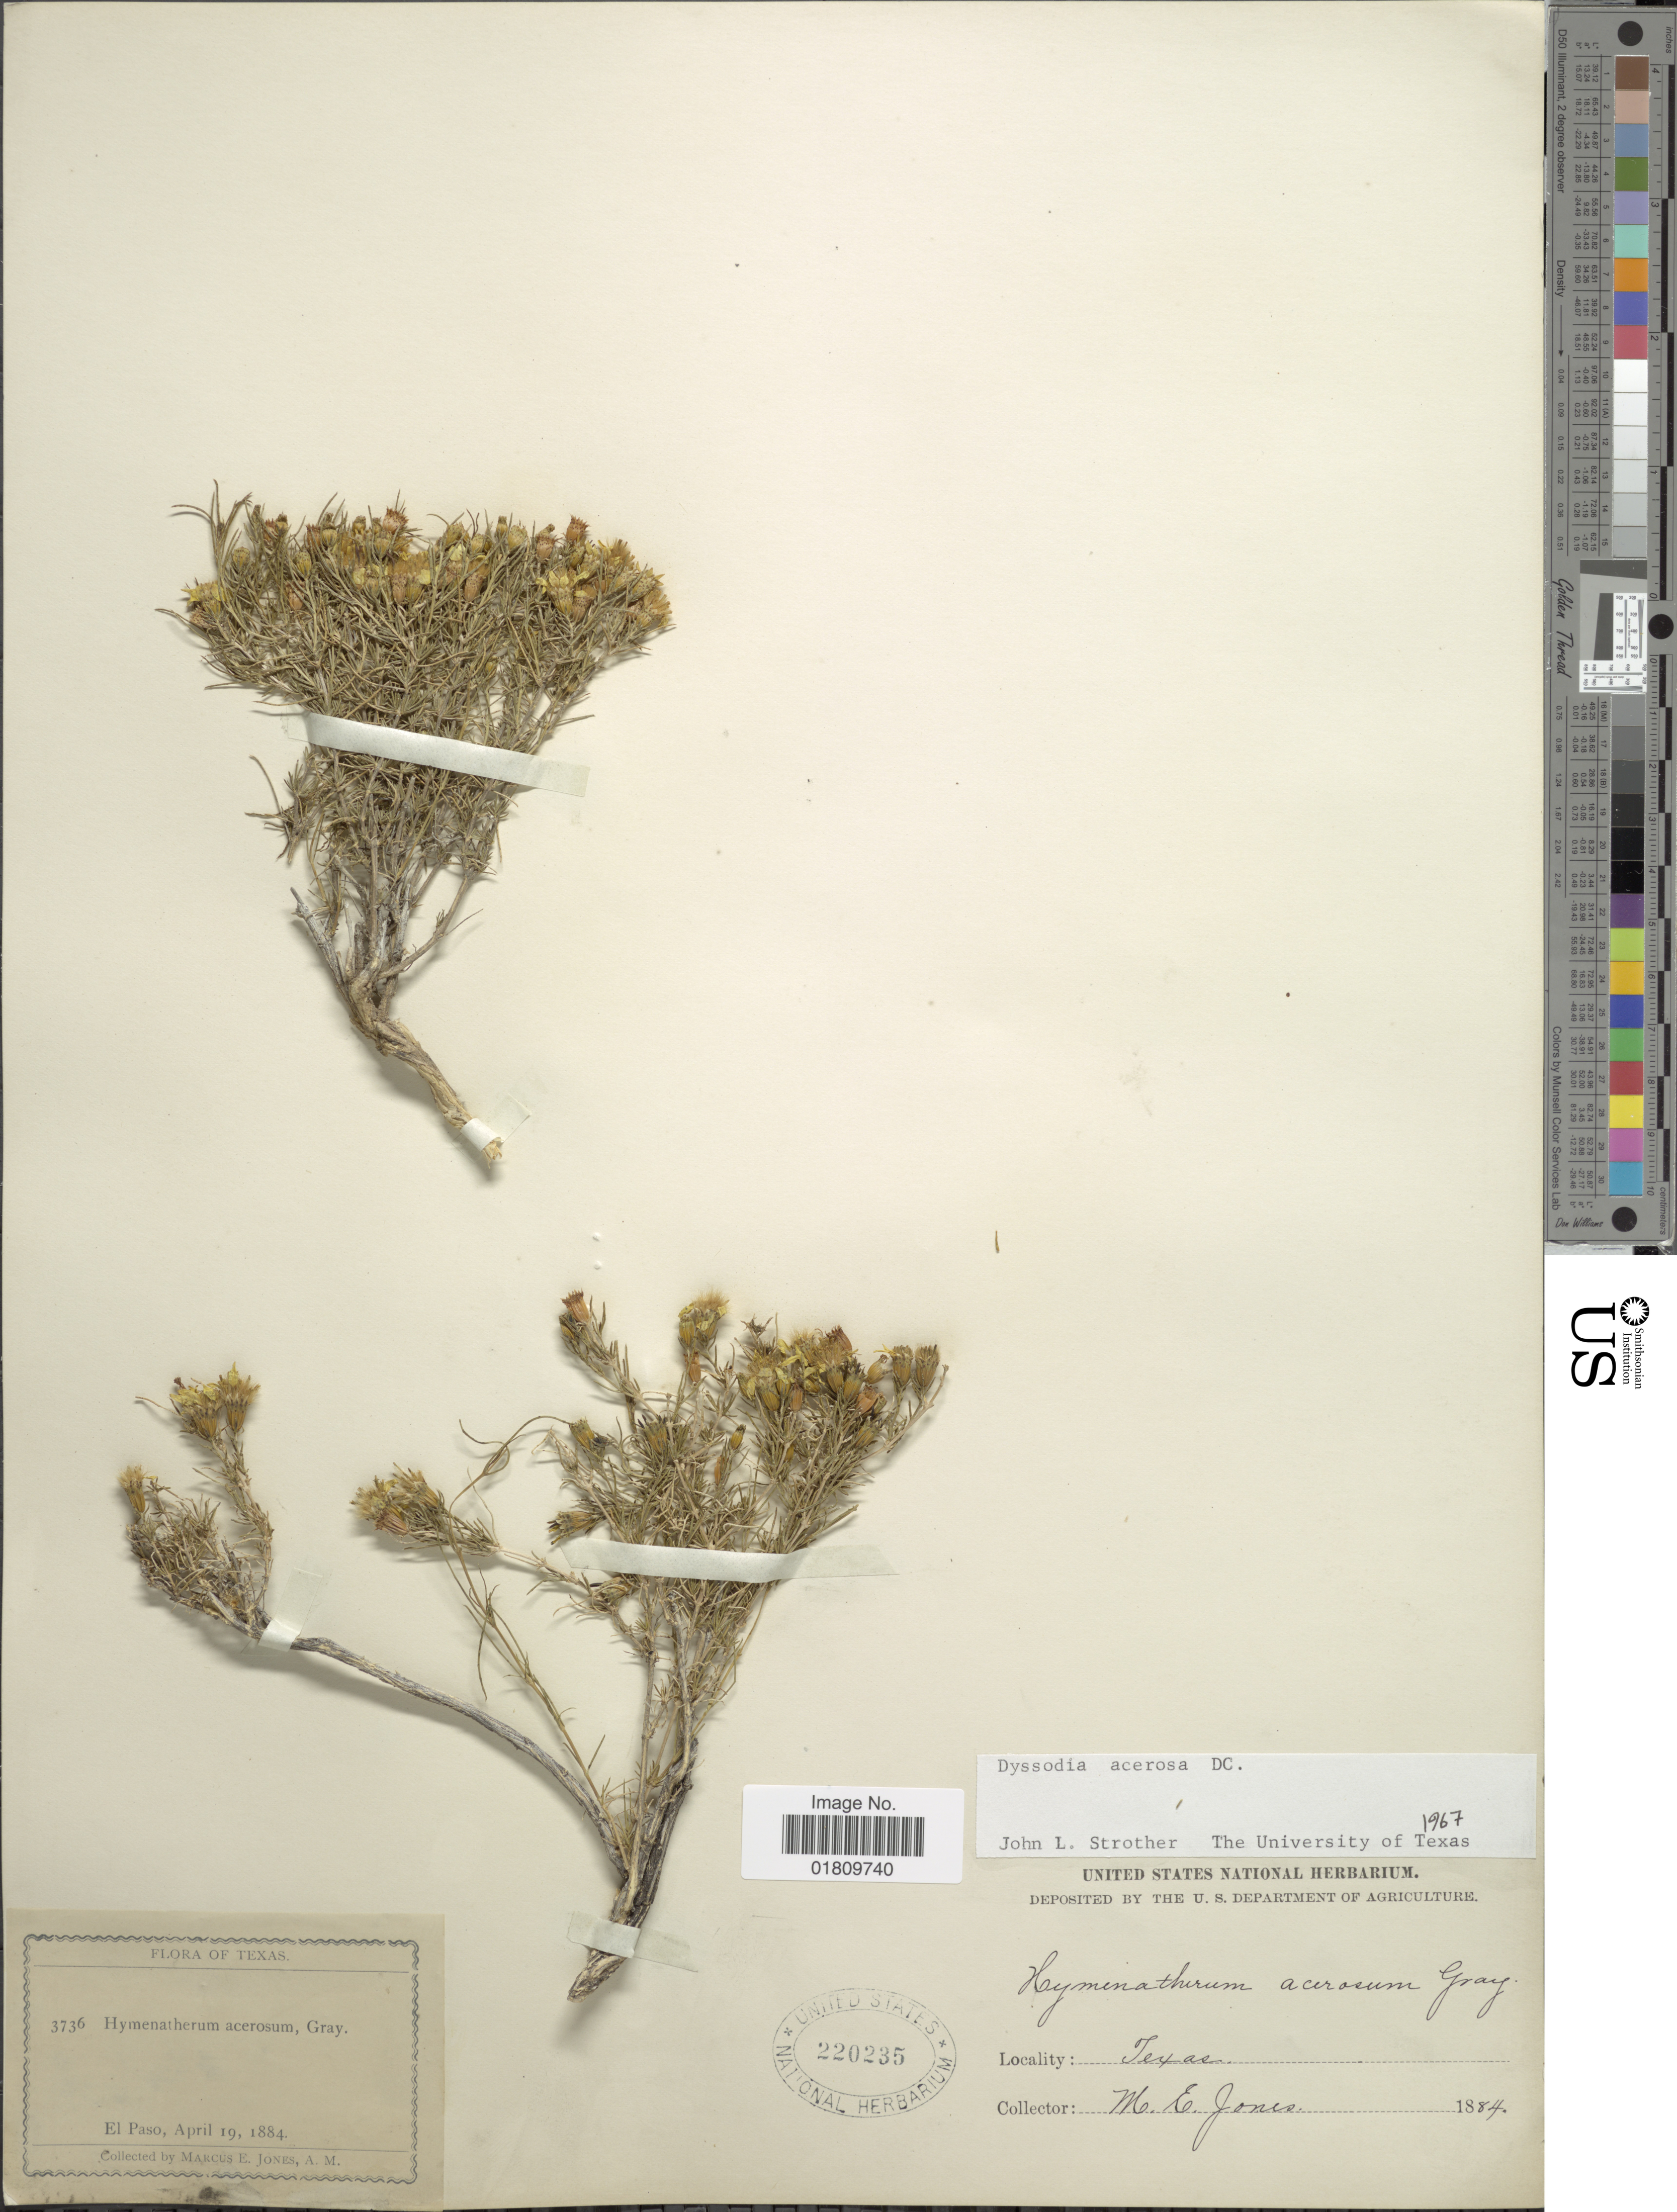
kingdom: Plantae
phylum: Tracheophyta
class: Magnoliopsida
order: Asterales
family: Asteraceae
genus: Thymophylla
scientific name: Thymophylla acerosa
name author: (DC.) Strother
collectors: M. E. Jones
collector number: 3736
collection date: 1884-04-19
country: United States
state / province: Texas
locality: El Paso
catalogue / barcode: US 220235